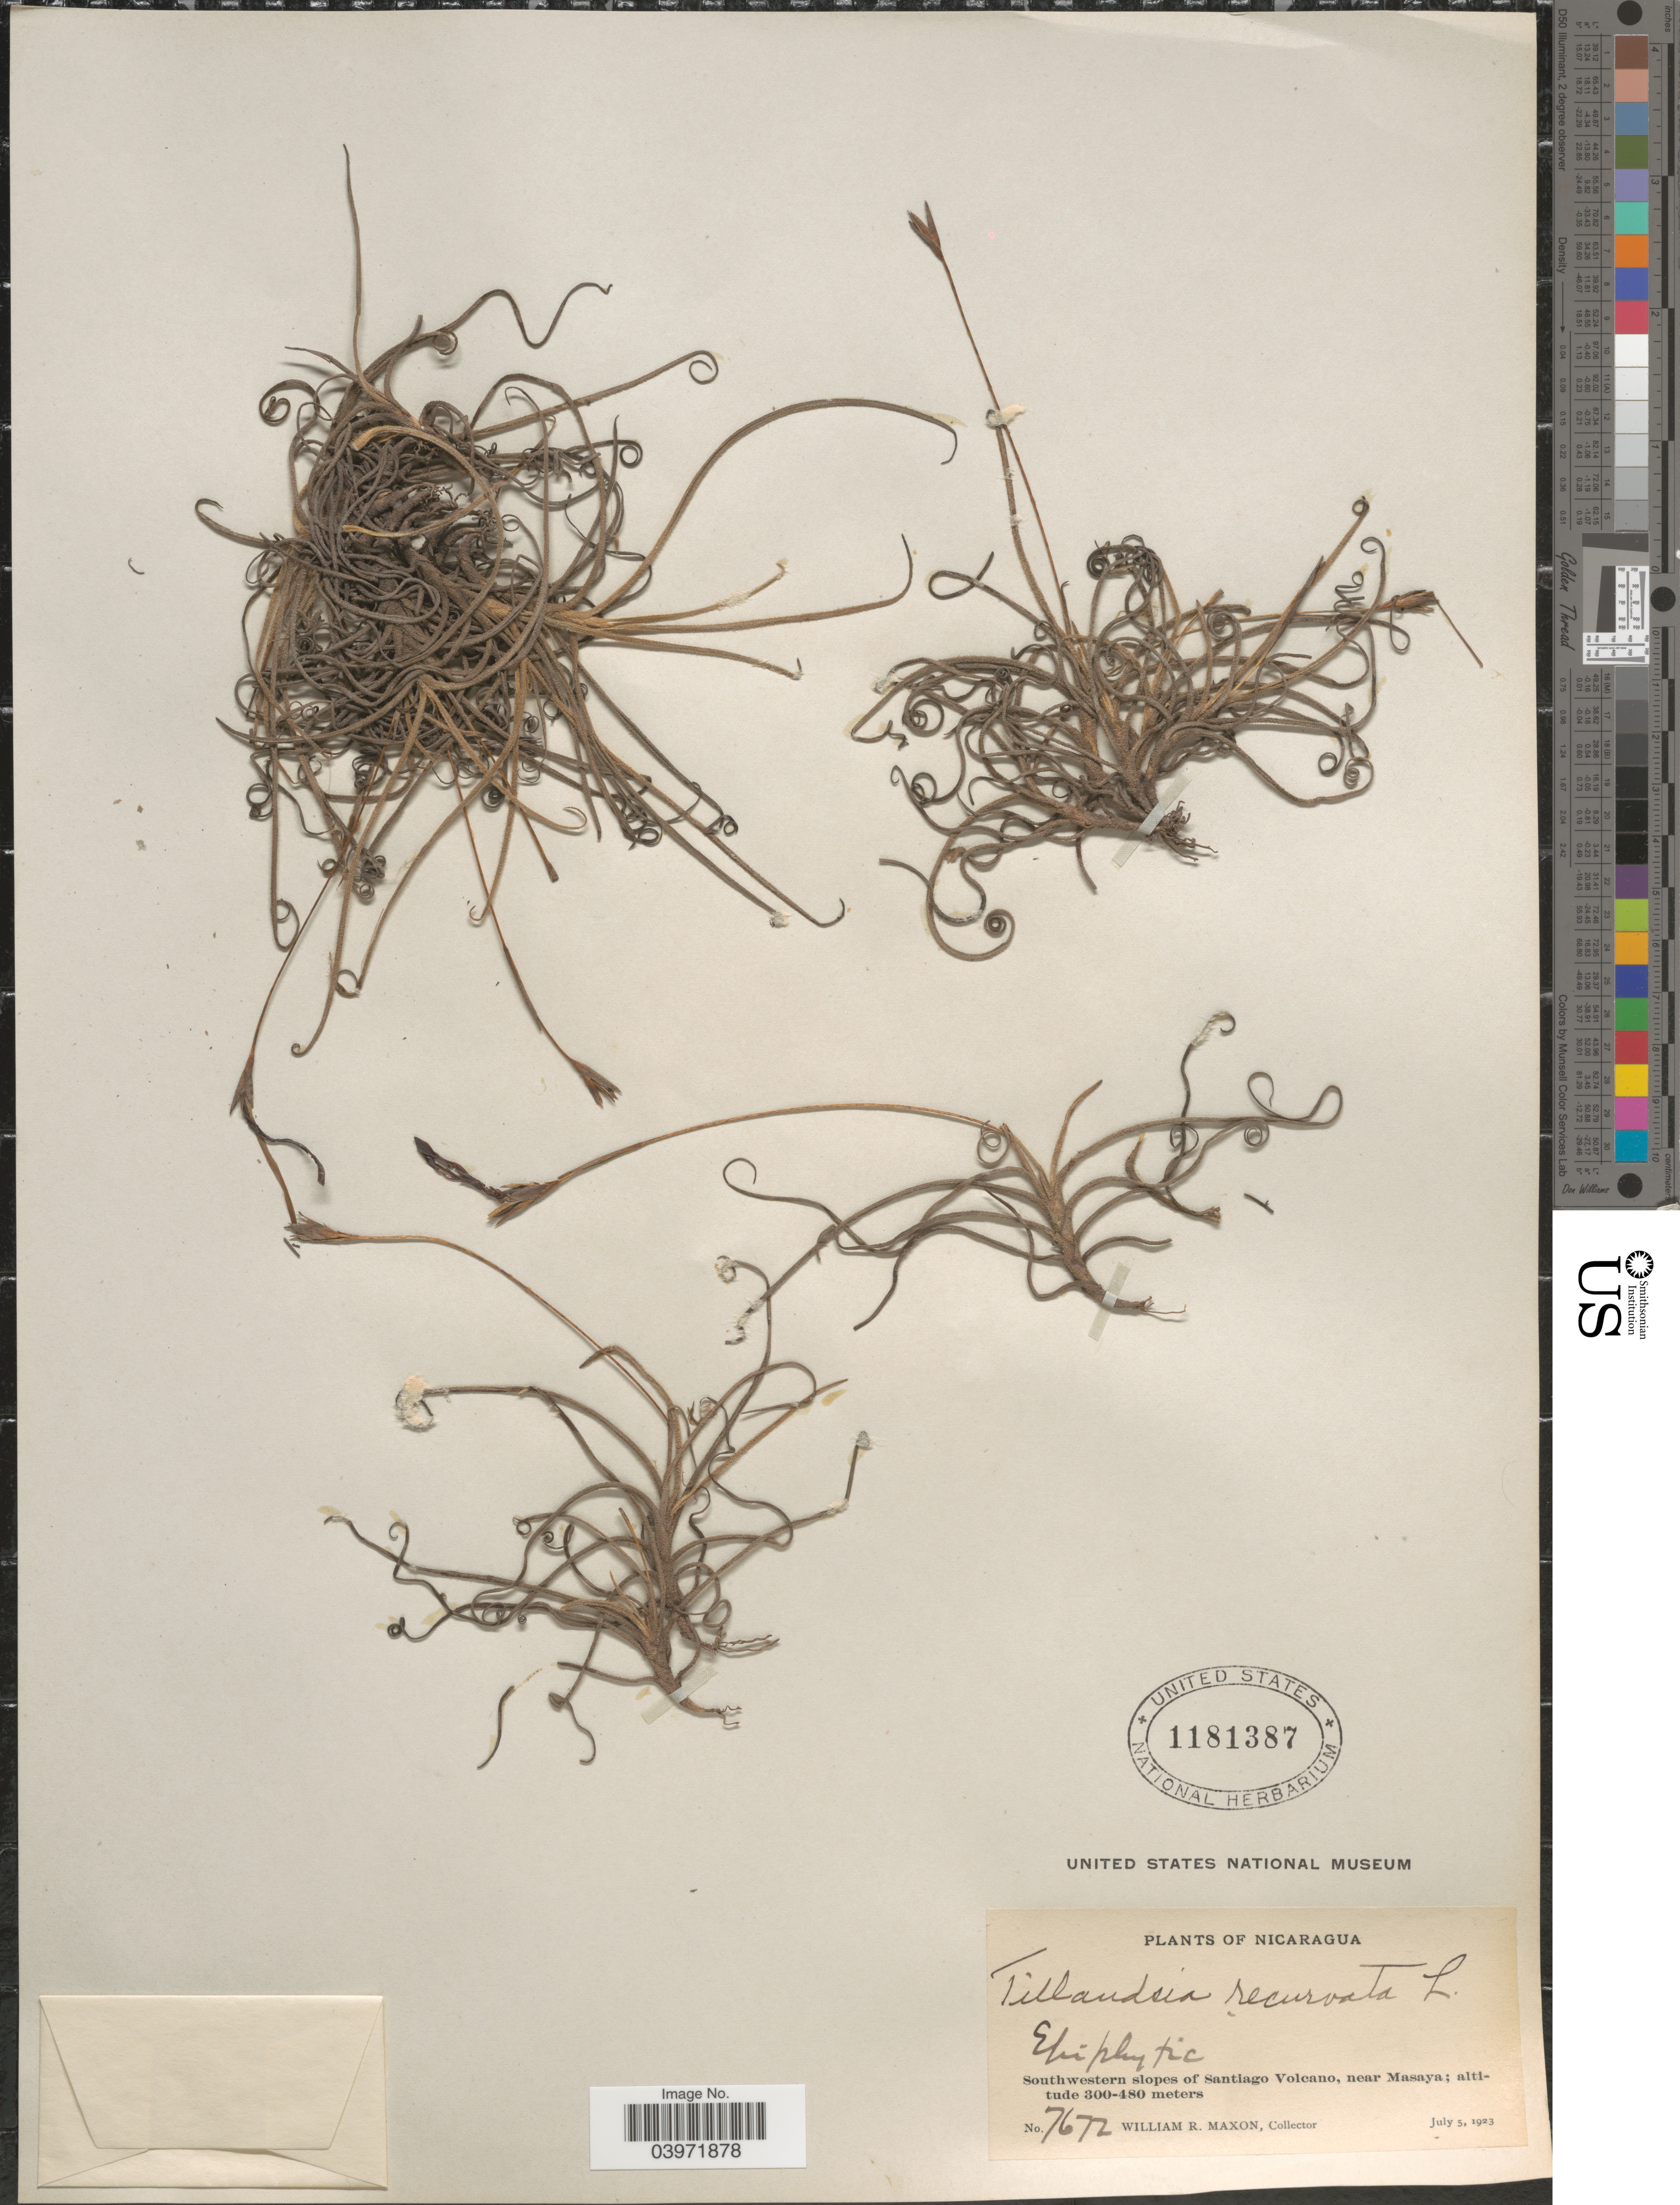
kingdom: Plantae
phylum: Tracheophyta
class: Liliopsida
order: Poales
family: Bromeliaceae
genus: Tillandsia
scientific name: Tillandsia recurvata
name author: L.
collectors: W. R. Maxon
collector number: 7672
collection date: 1923-07-05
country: Nicaragua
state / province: Masaya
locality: Southwestern slopes of Santiago Volcano, near Masaya.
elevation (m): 300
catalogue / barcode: US 1181387